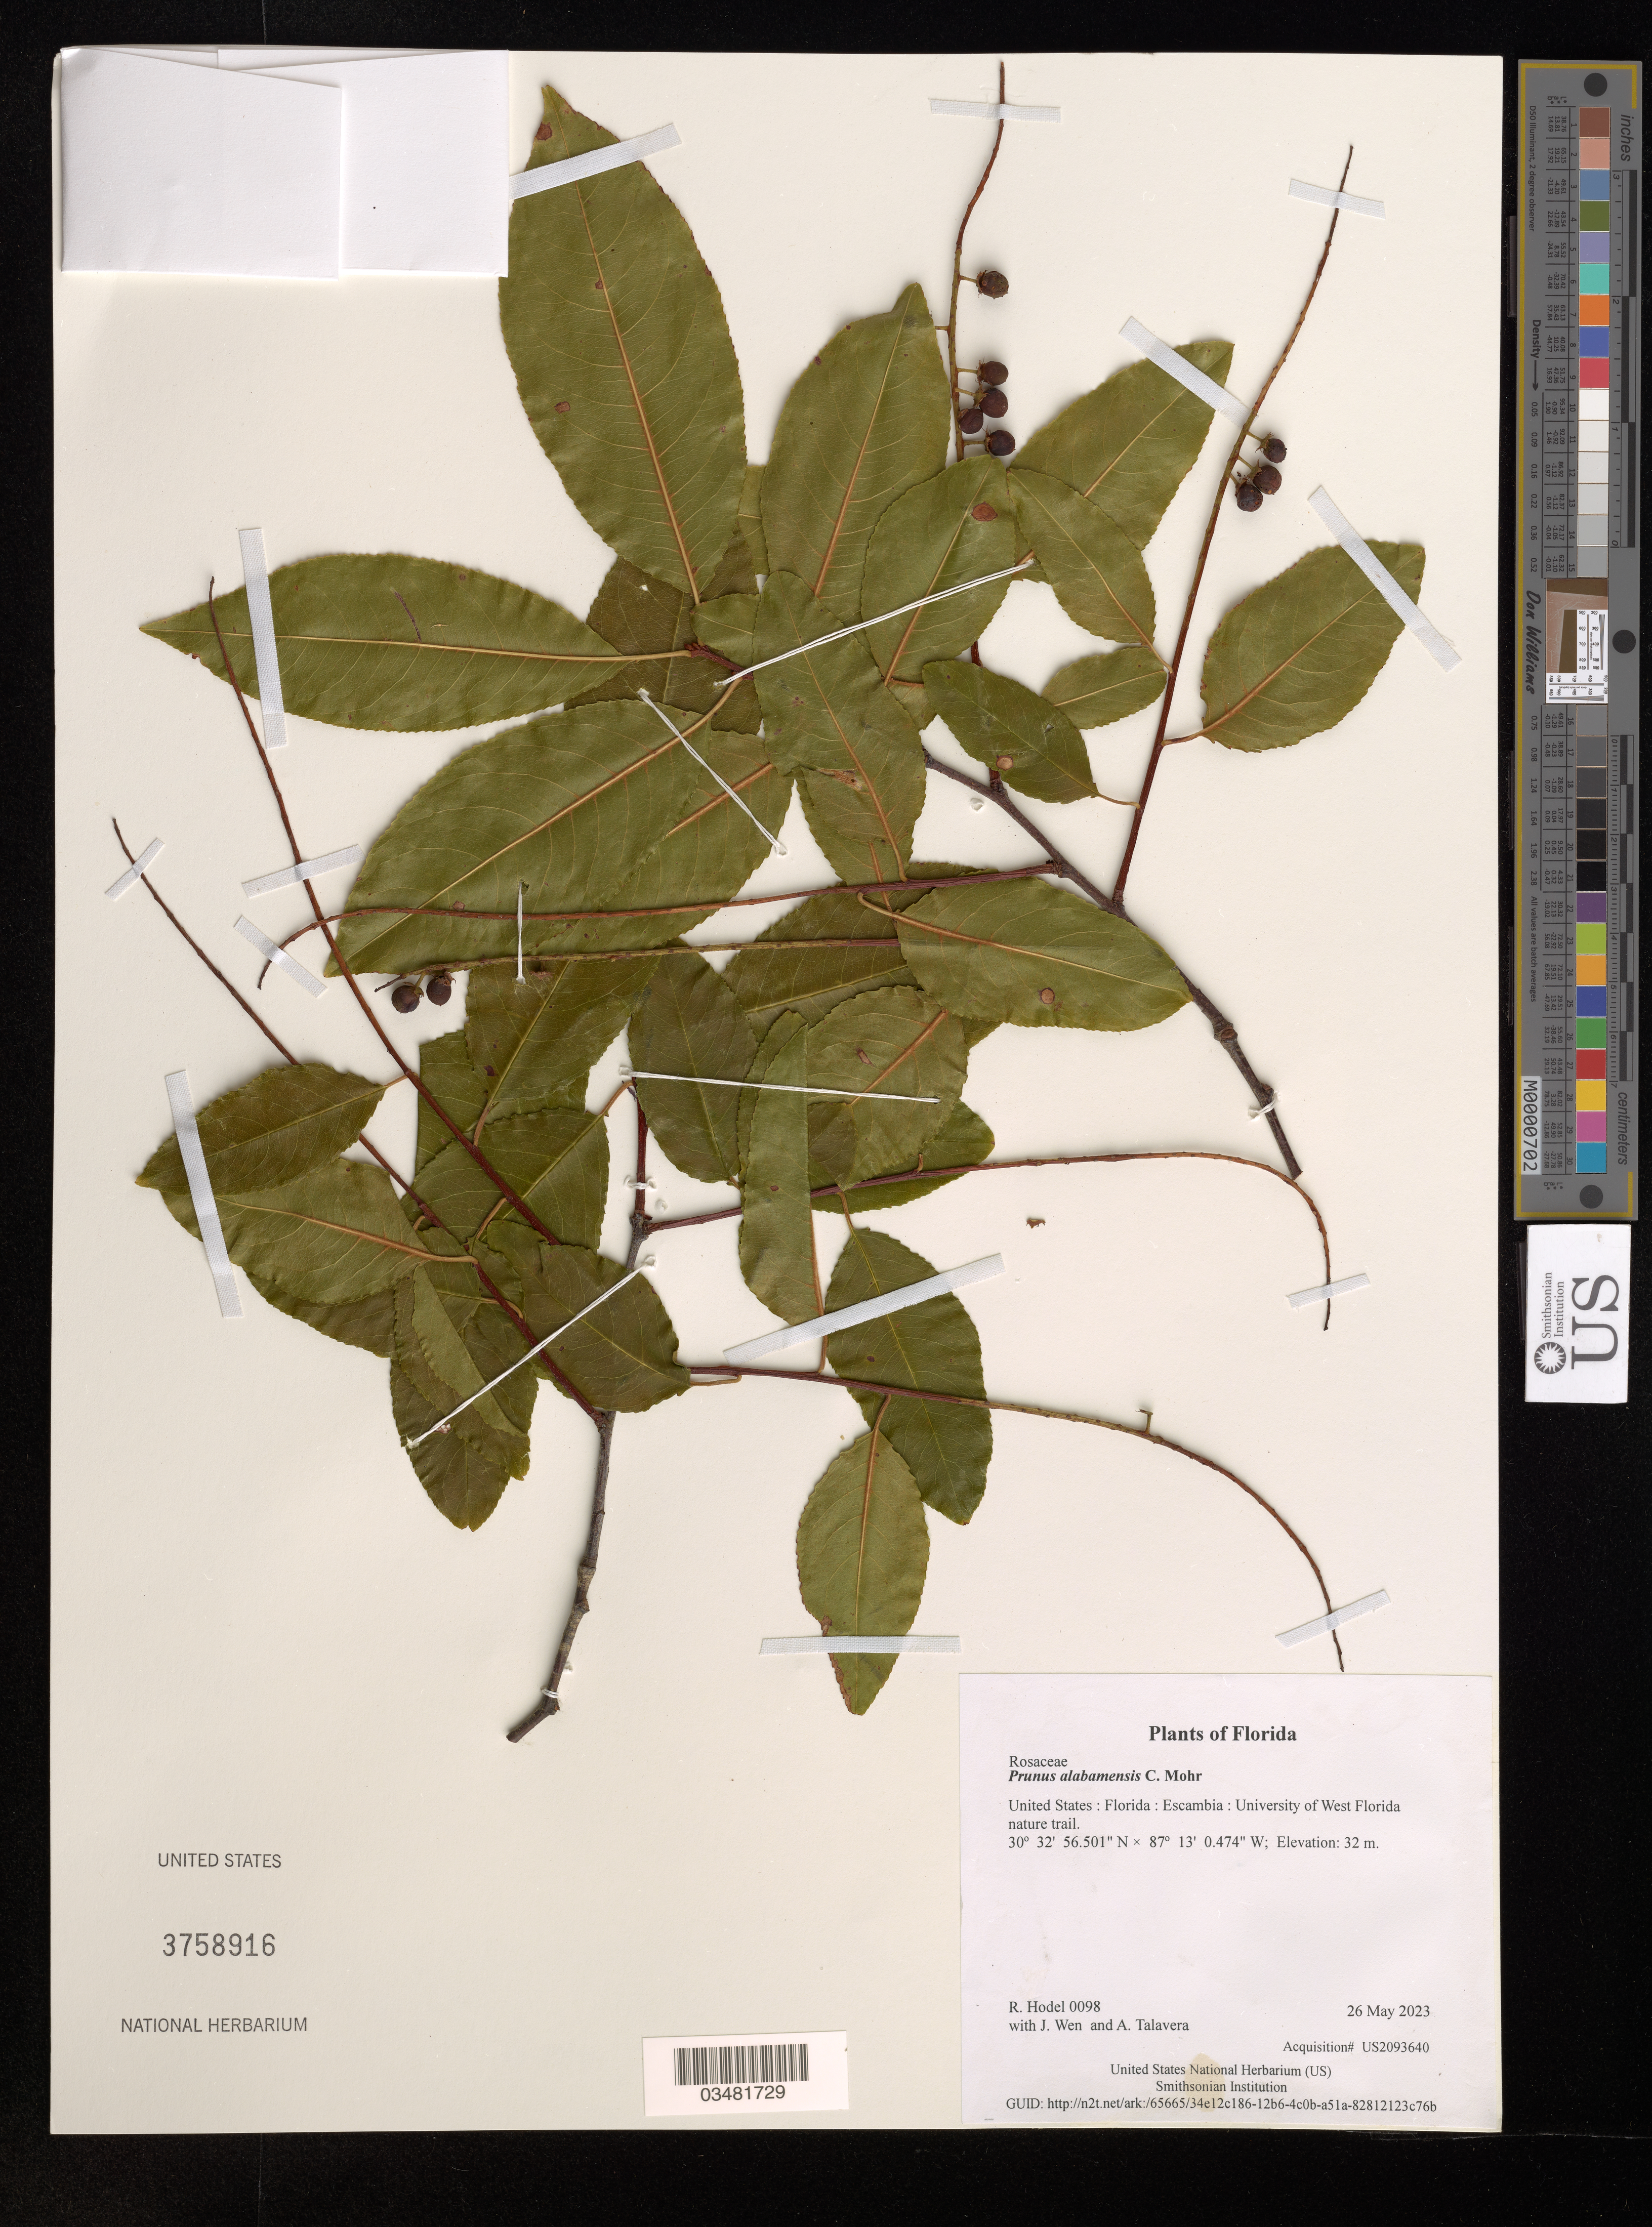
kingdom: Plantae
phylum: Tracheophyta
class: Magnoliopsida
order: Rosales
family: Rosaceae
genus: Prunus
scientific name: Prunus alabamensis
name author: C. Mohr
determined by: Hodel, Richard G. J.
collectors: R. Hodel, J. Wen & A. Talavera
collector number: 0098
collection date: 2023-05-26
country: United States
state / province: Florida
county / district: Escambia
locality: University of West Florida nature trail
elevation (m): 32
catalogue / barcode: US 3758916